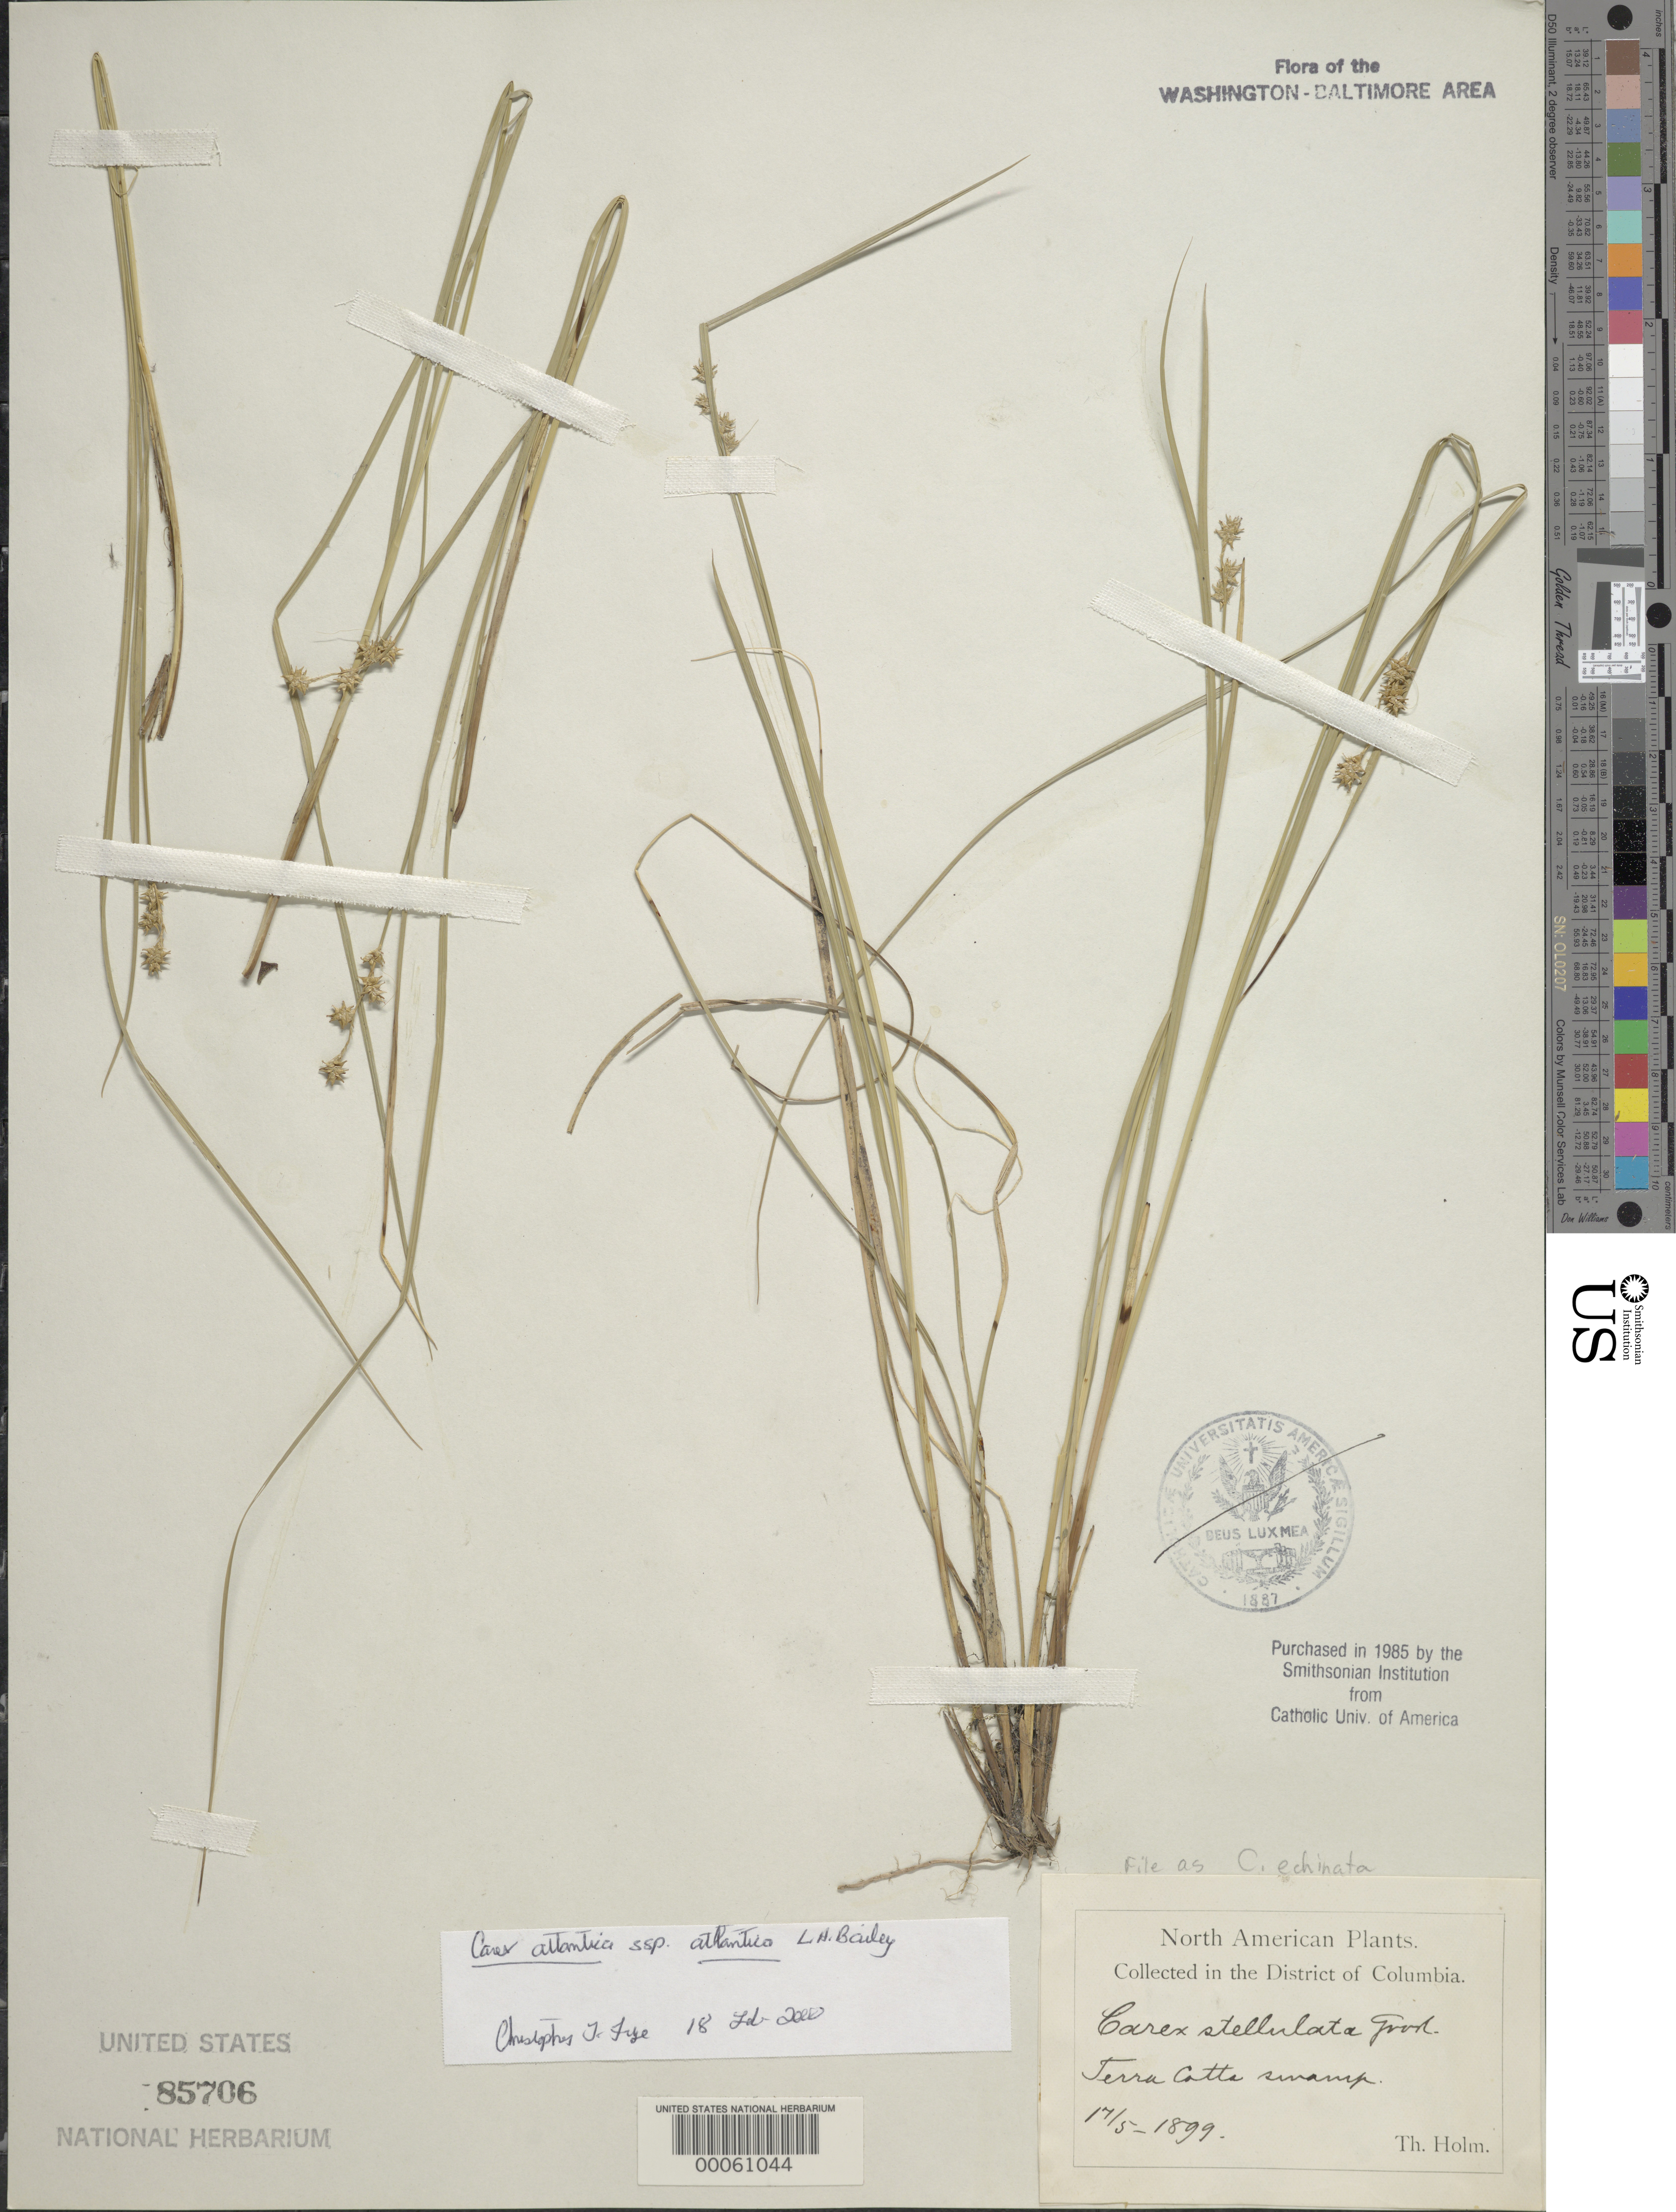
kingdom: Plantae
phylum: Tracheophyta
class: Liliopsida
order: Poales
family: Cyperaceae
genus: Carex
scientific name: Carex atlantica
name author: L.H. Bailey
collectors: T. Holm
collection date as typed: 17 May 1899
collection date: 1899-05-17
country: United States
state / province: District of Columbia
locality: Terra Cotta Swamp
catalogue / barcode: US 85706